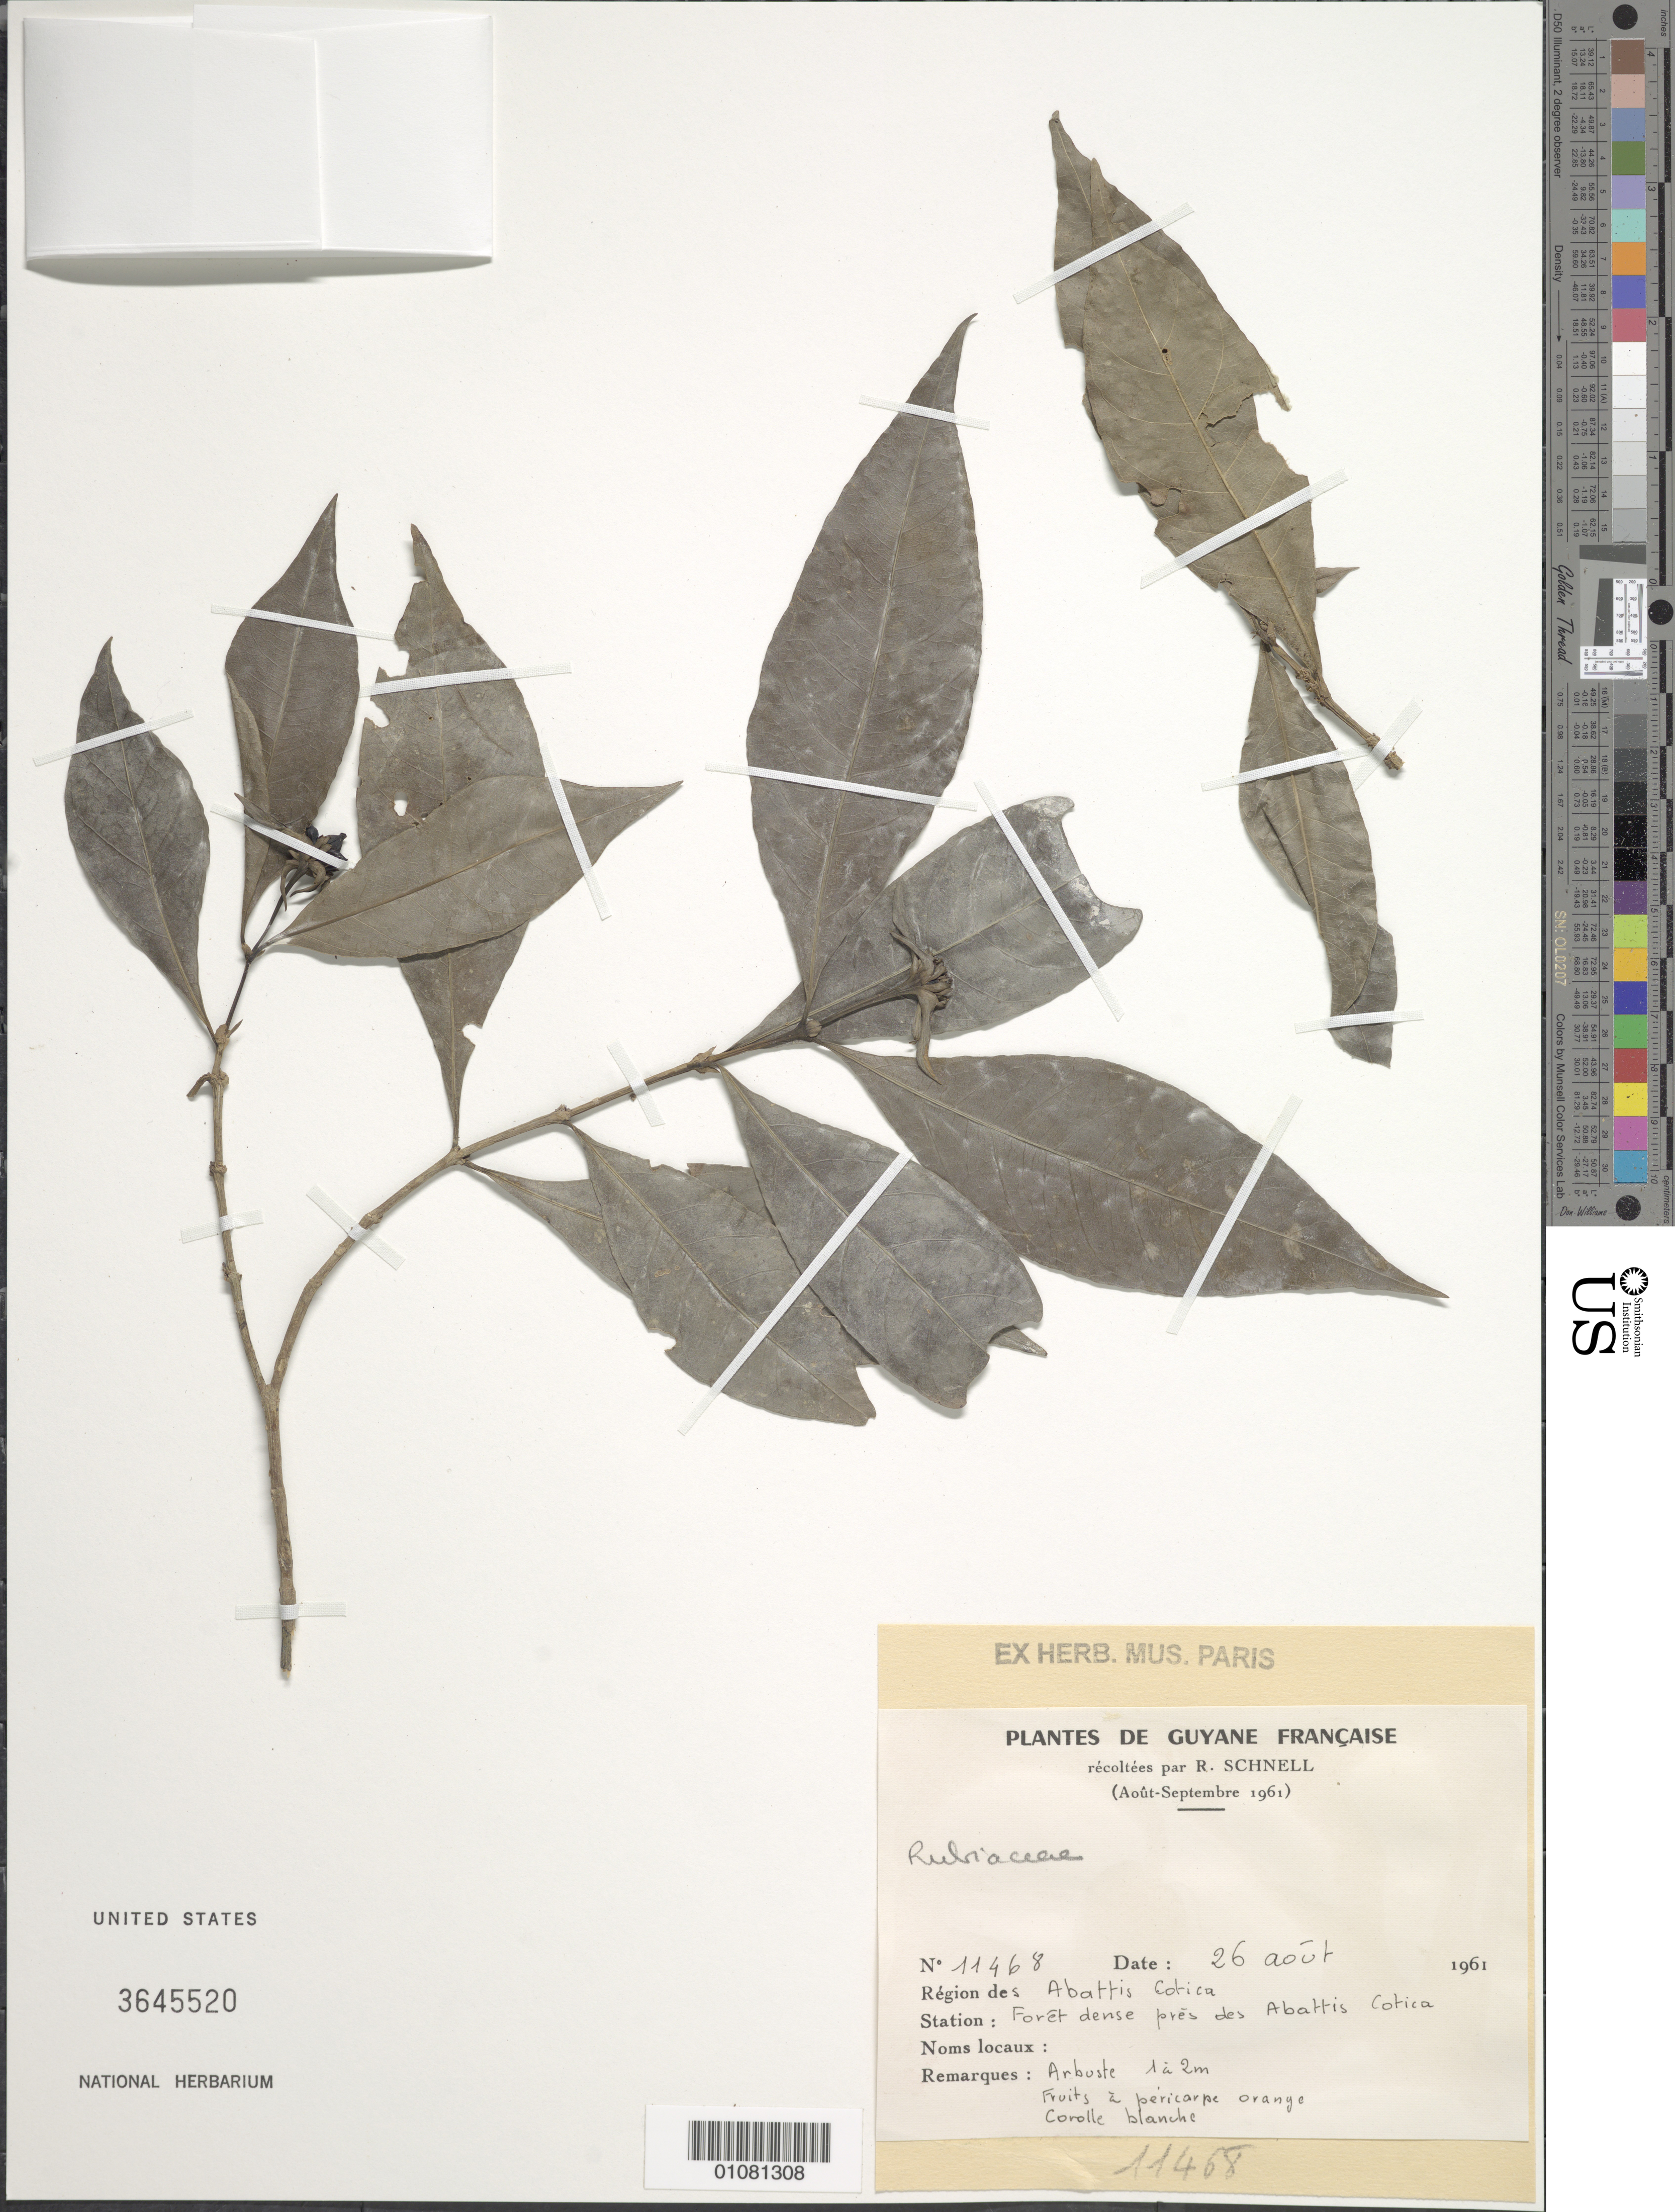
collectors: R. A. Schnell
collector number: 11468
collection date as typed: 26-Aug-61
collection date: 1961-08-26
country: French Guiana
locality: Abattis Cotica, région près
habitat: Foret dense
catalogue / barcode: US 3645520